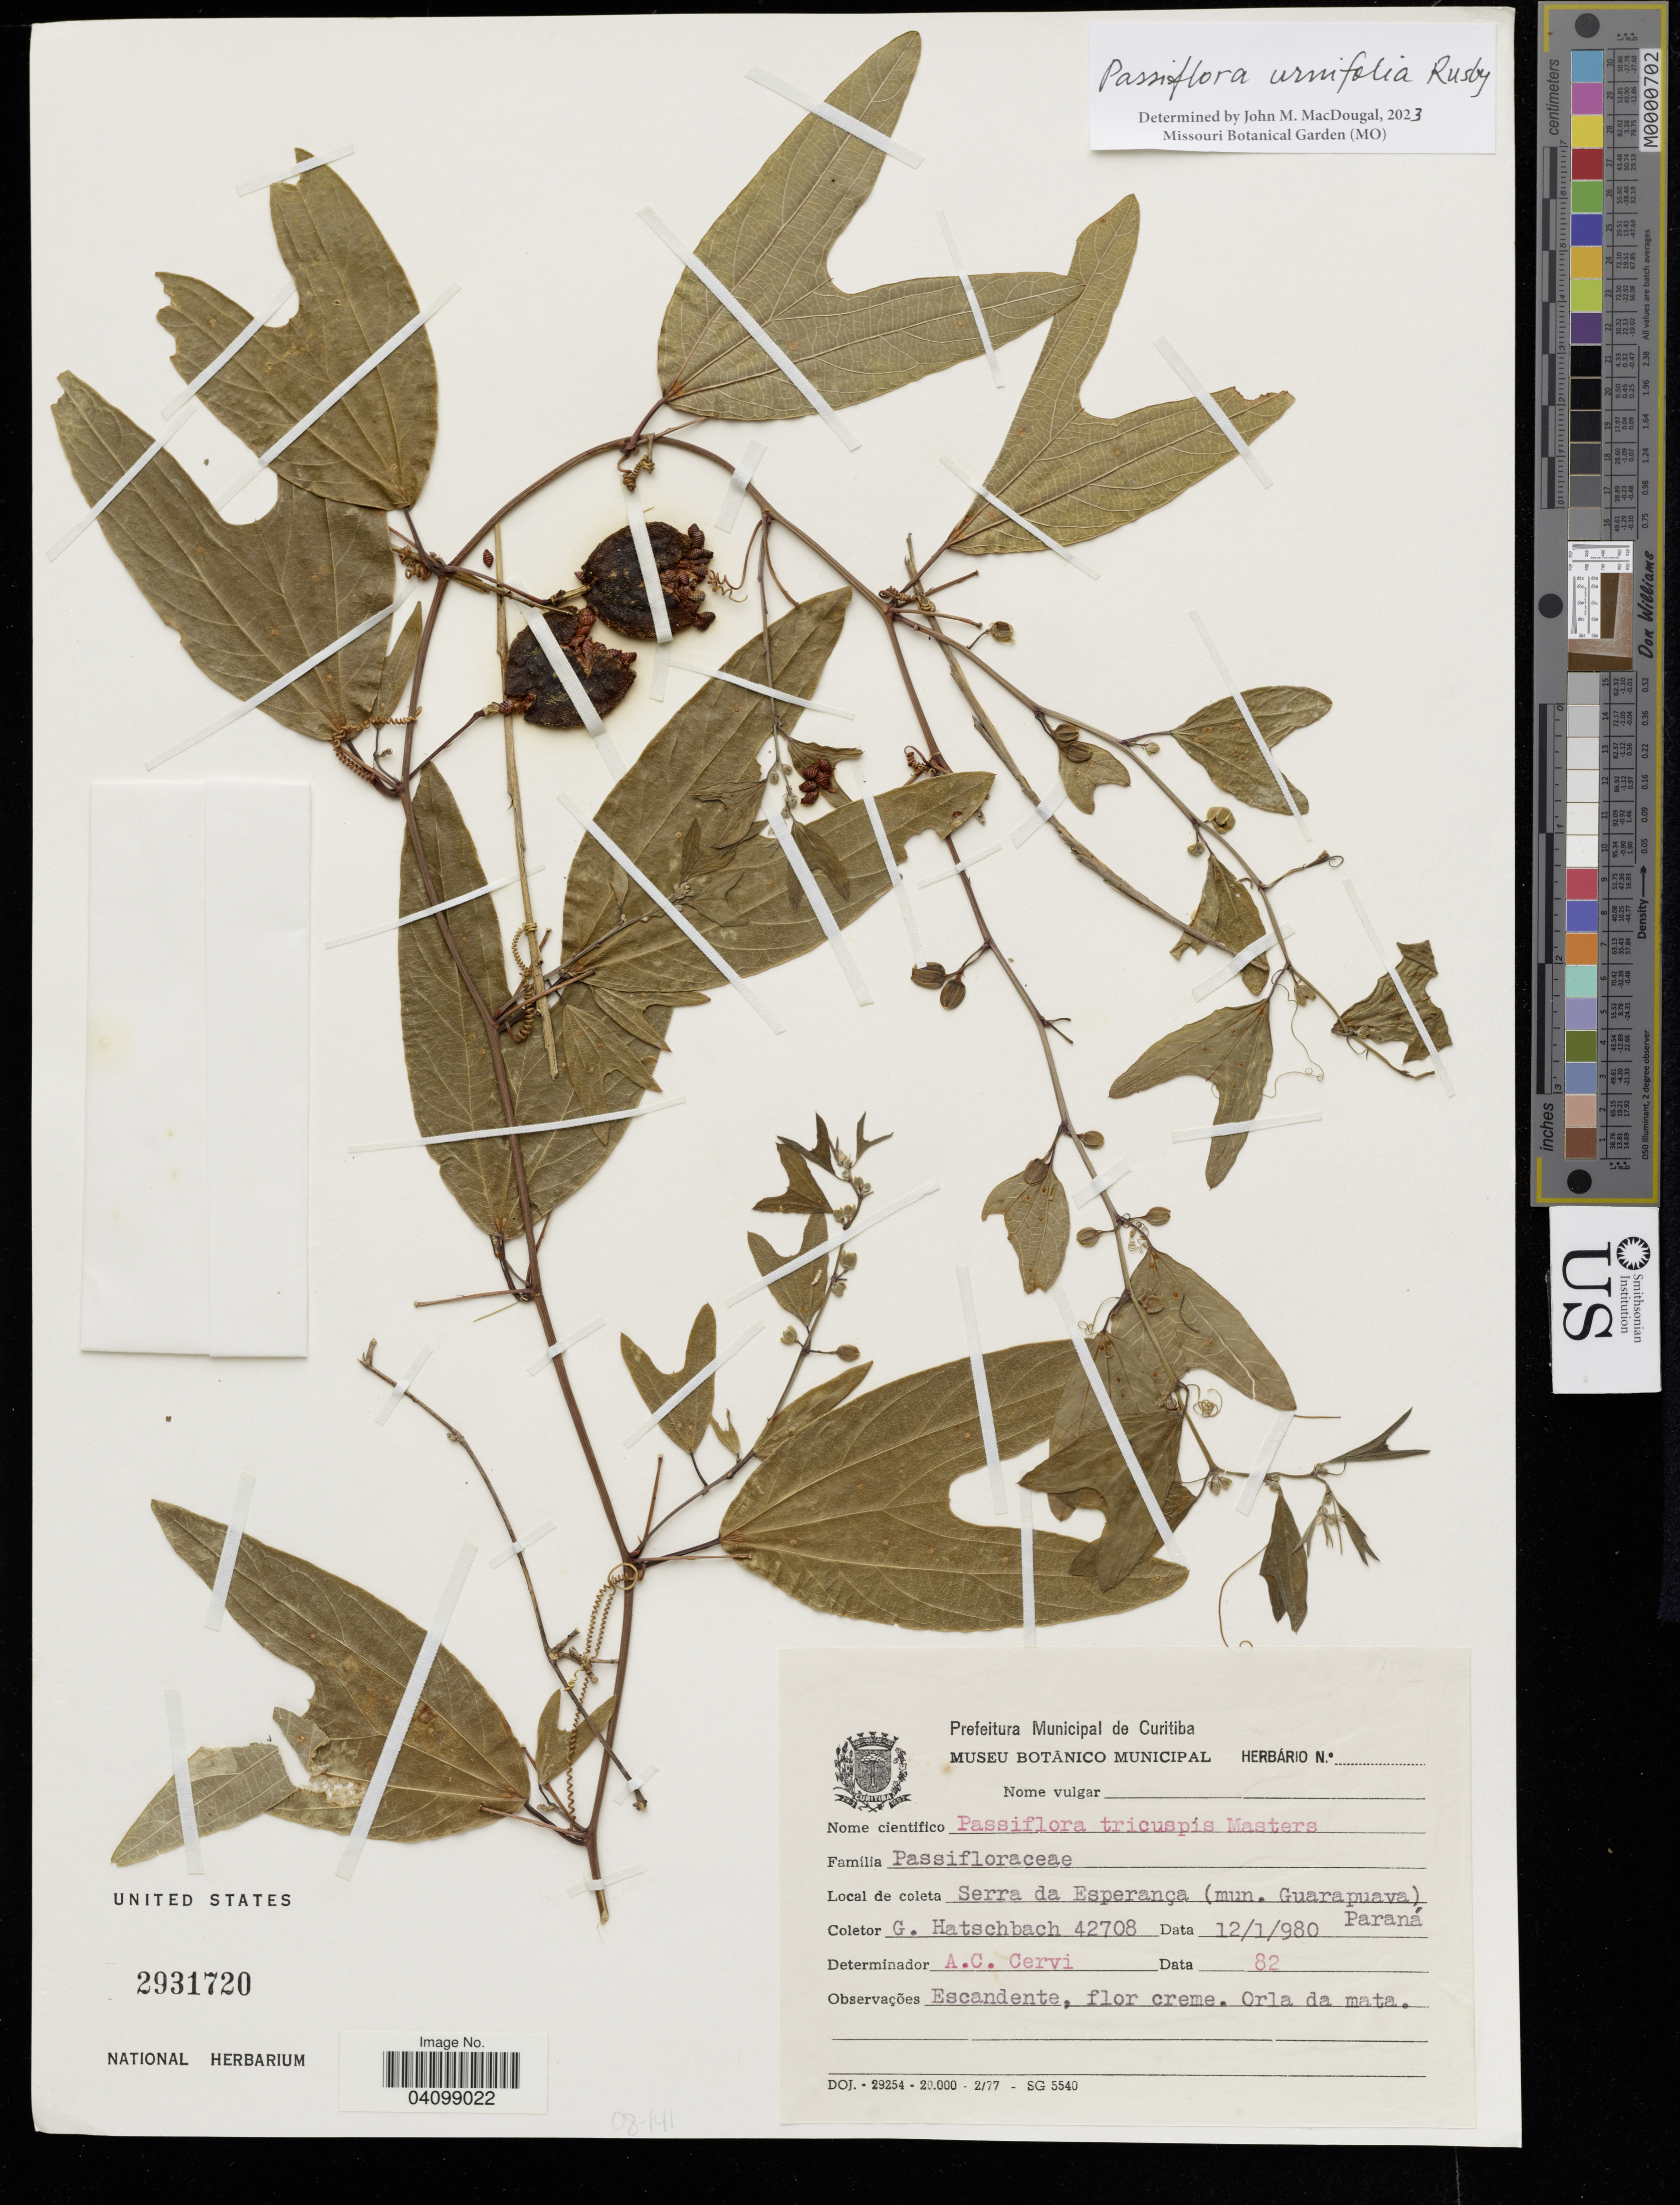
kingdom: Plantae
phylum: Tracheophyta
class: Magnoliopsida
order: Malpighiales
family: Passifloraceae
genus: Passiflora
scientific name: Passiflora tricuspis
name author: Mast.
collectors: G. Hatscbach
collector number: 42708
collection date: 1980-01-12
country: Brazil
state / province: Paraná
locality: Serra da Esperanca (mun. Guarapuava).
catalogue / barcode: US 2931720